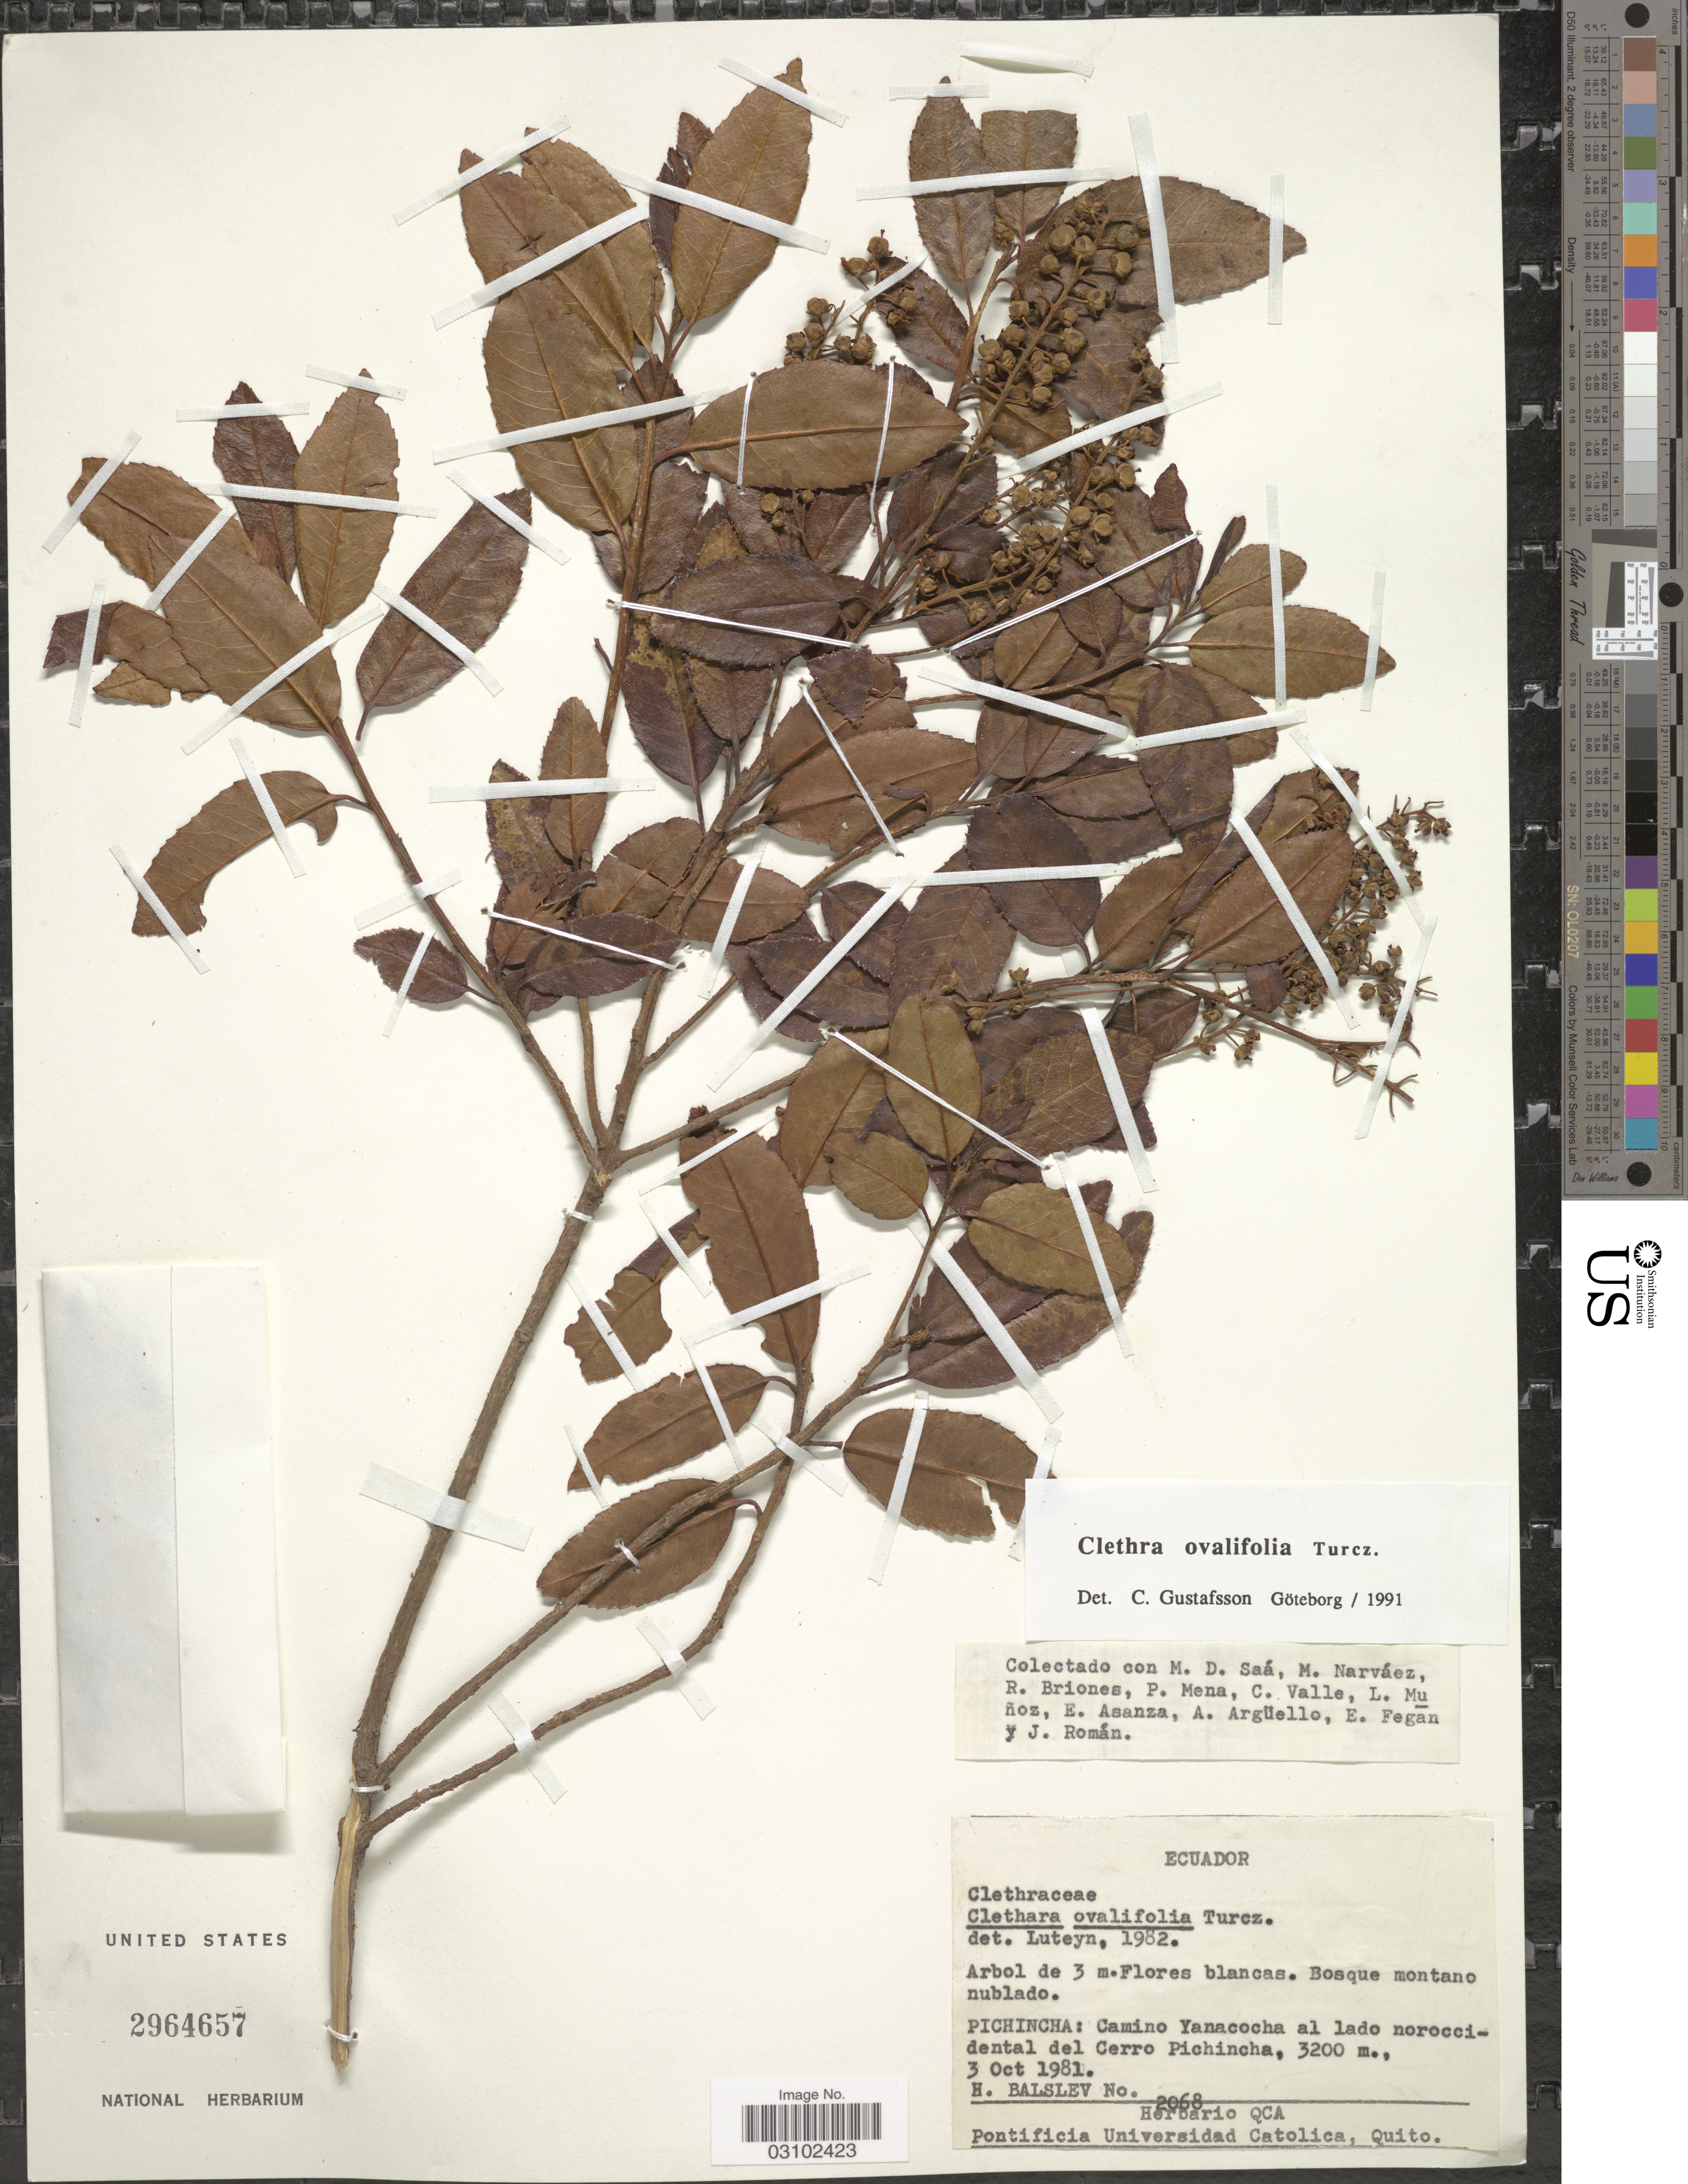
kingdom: Plantae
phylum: Tracheophyta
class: Magnoliopsida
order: Ericales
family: Clethraceae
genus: Clethra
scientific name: Clethra ovalifolia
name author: Turcz.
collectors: H. Balslev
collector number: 2068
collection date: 1981-10-03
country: Ecuador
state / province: Pichincha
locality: Camino Yanacocha al lado noroccidental del Cerro Pichincha.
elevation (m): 3200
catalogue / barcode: US 2964657